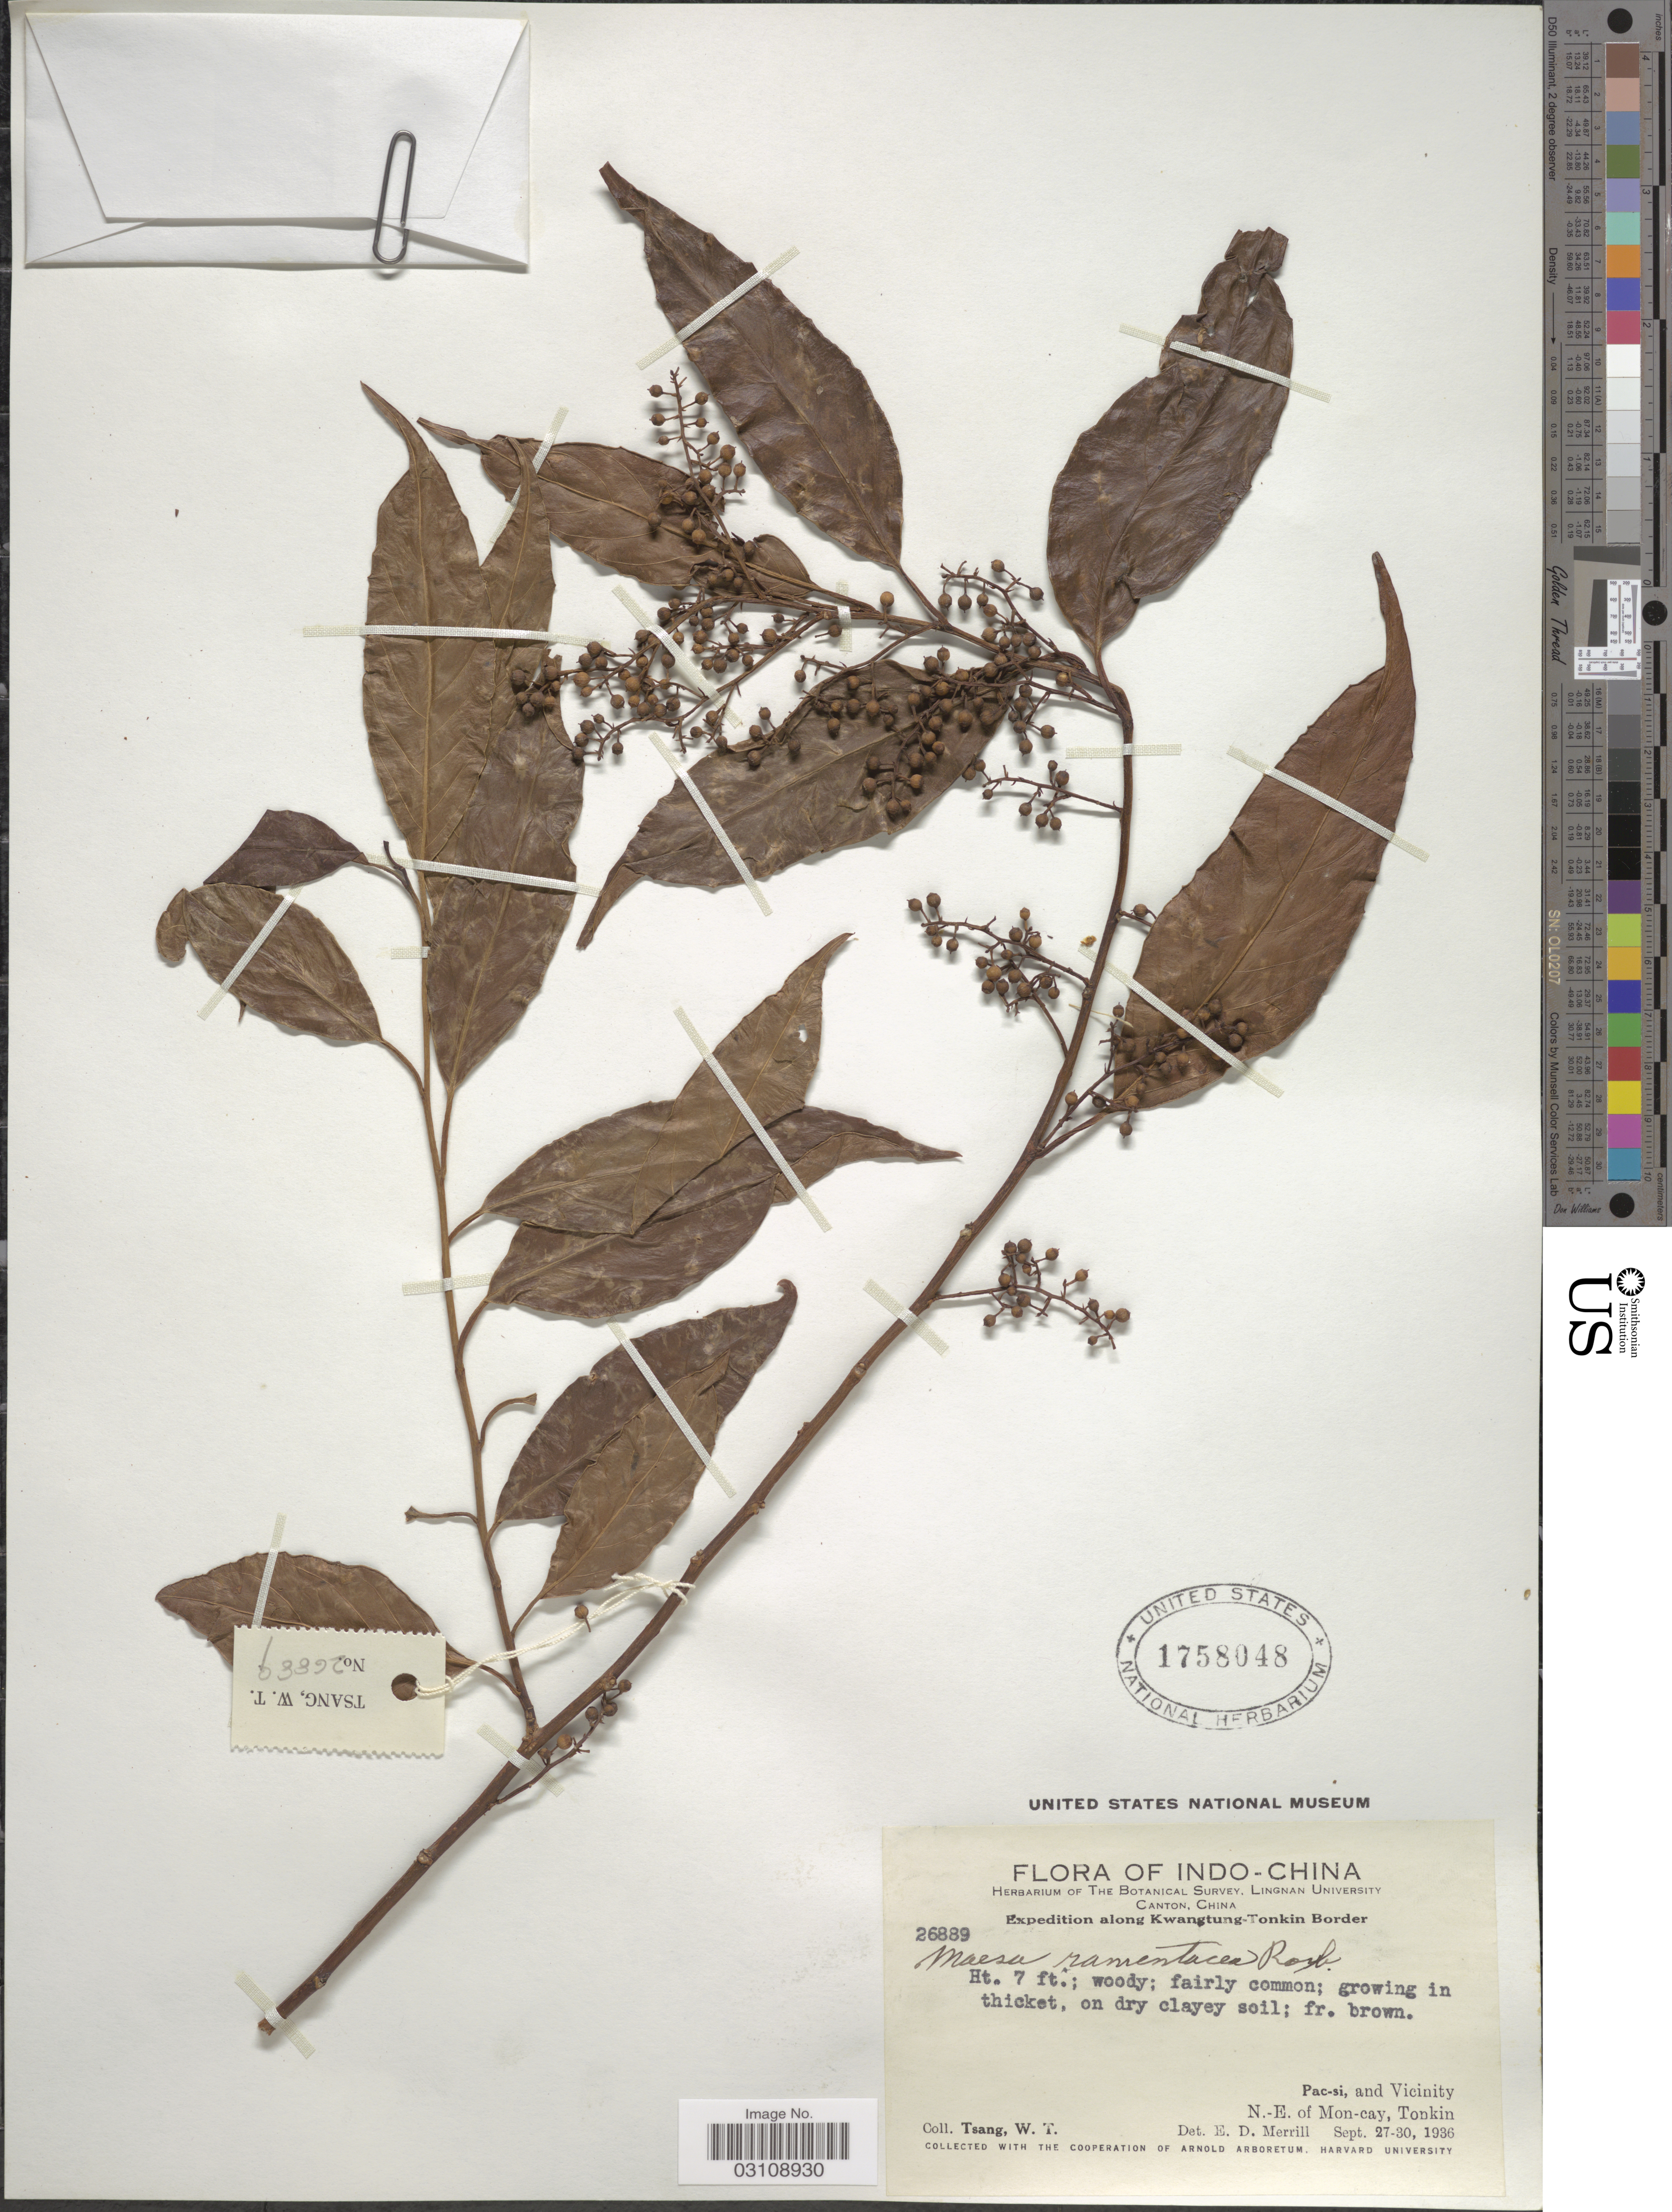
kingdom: Plantae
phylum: Tracheophyta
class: Magnoliopsida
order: Ericales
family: Primulaceae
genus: Maesa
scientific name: Maesa ramentacea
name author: (Roxb.) A. DC.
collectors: W. T. Tsang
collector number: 26889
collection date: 1936-09-27/1936-09-30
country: Vietnam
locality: Indo-China. Along Kwangtung-Tonkin Border. Pac-si, and Vicinity. N. -E. of Mon-cay, Tonkin.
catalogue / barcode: US 1758048